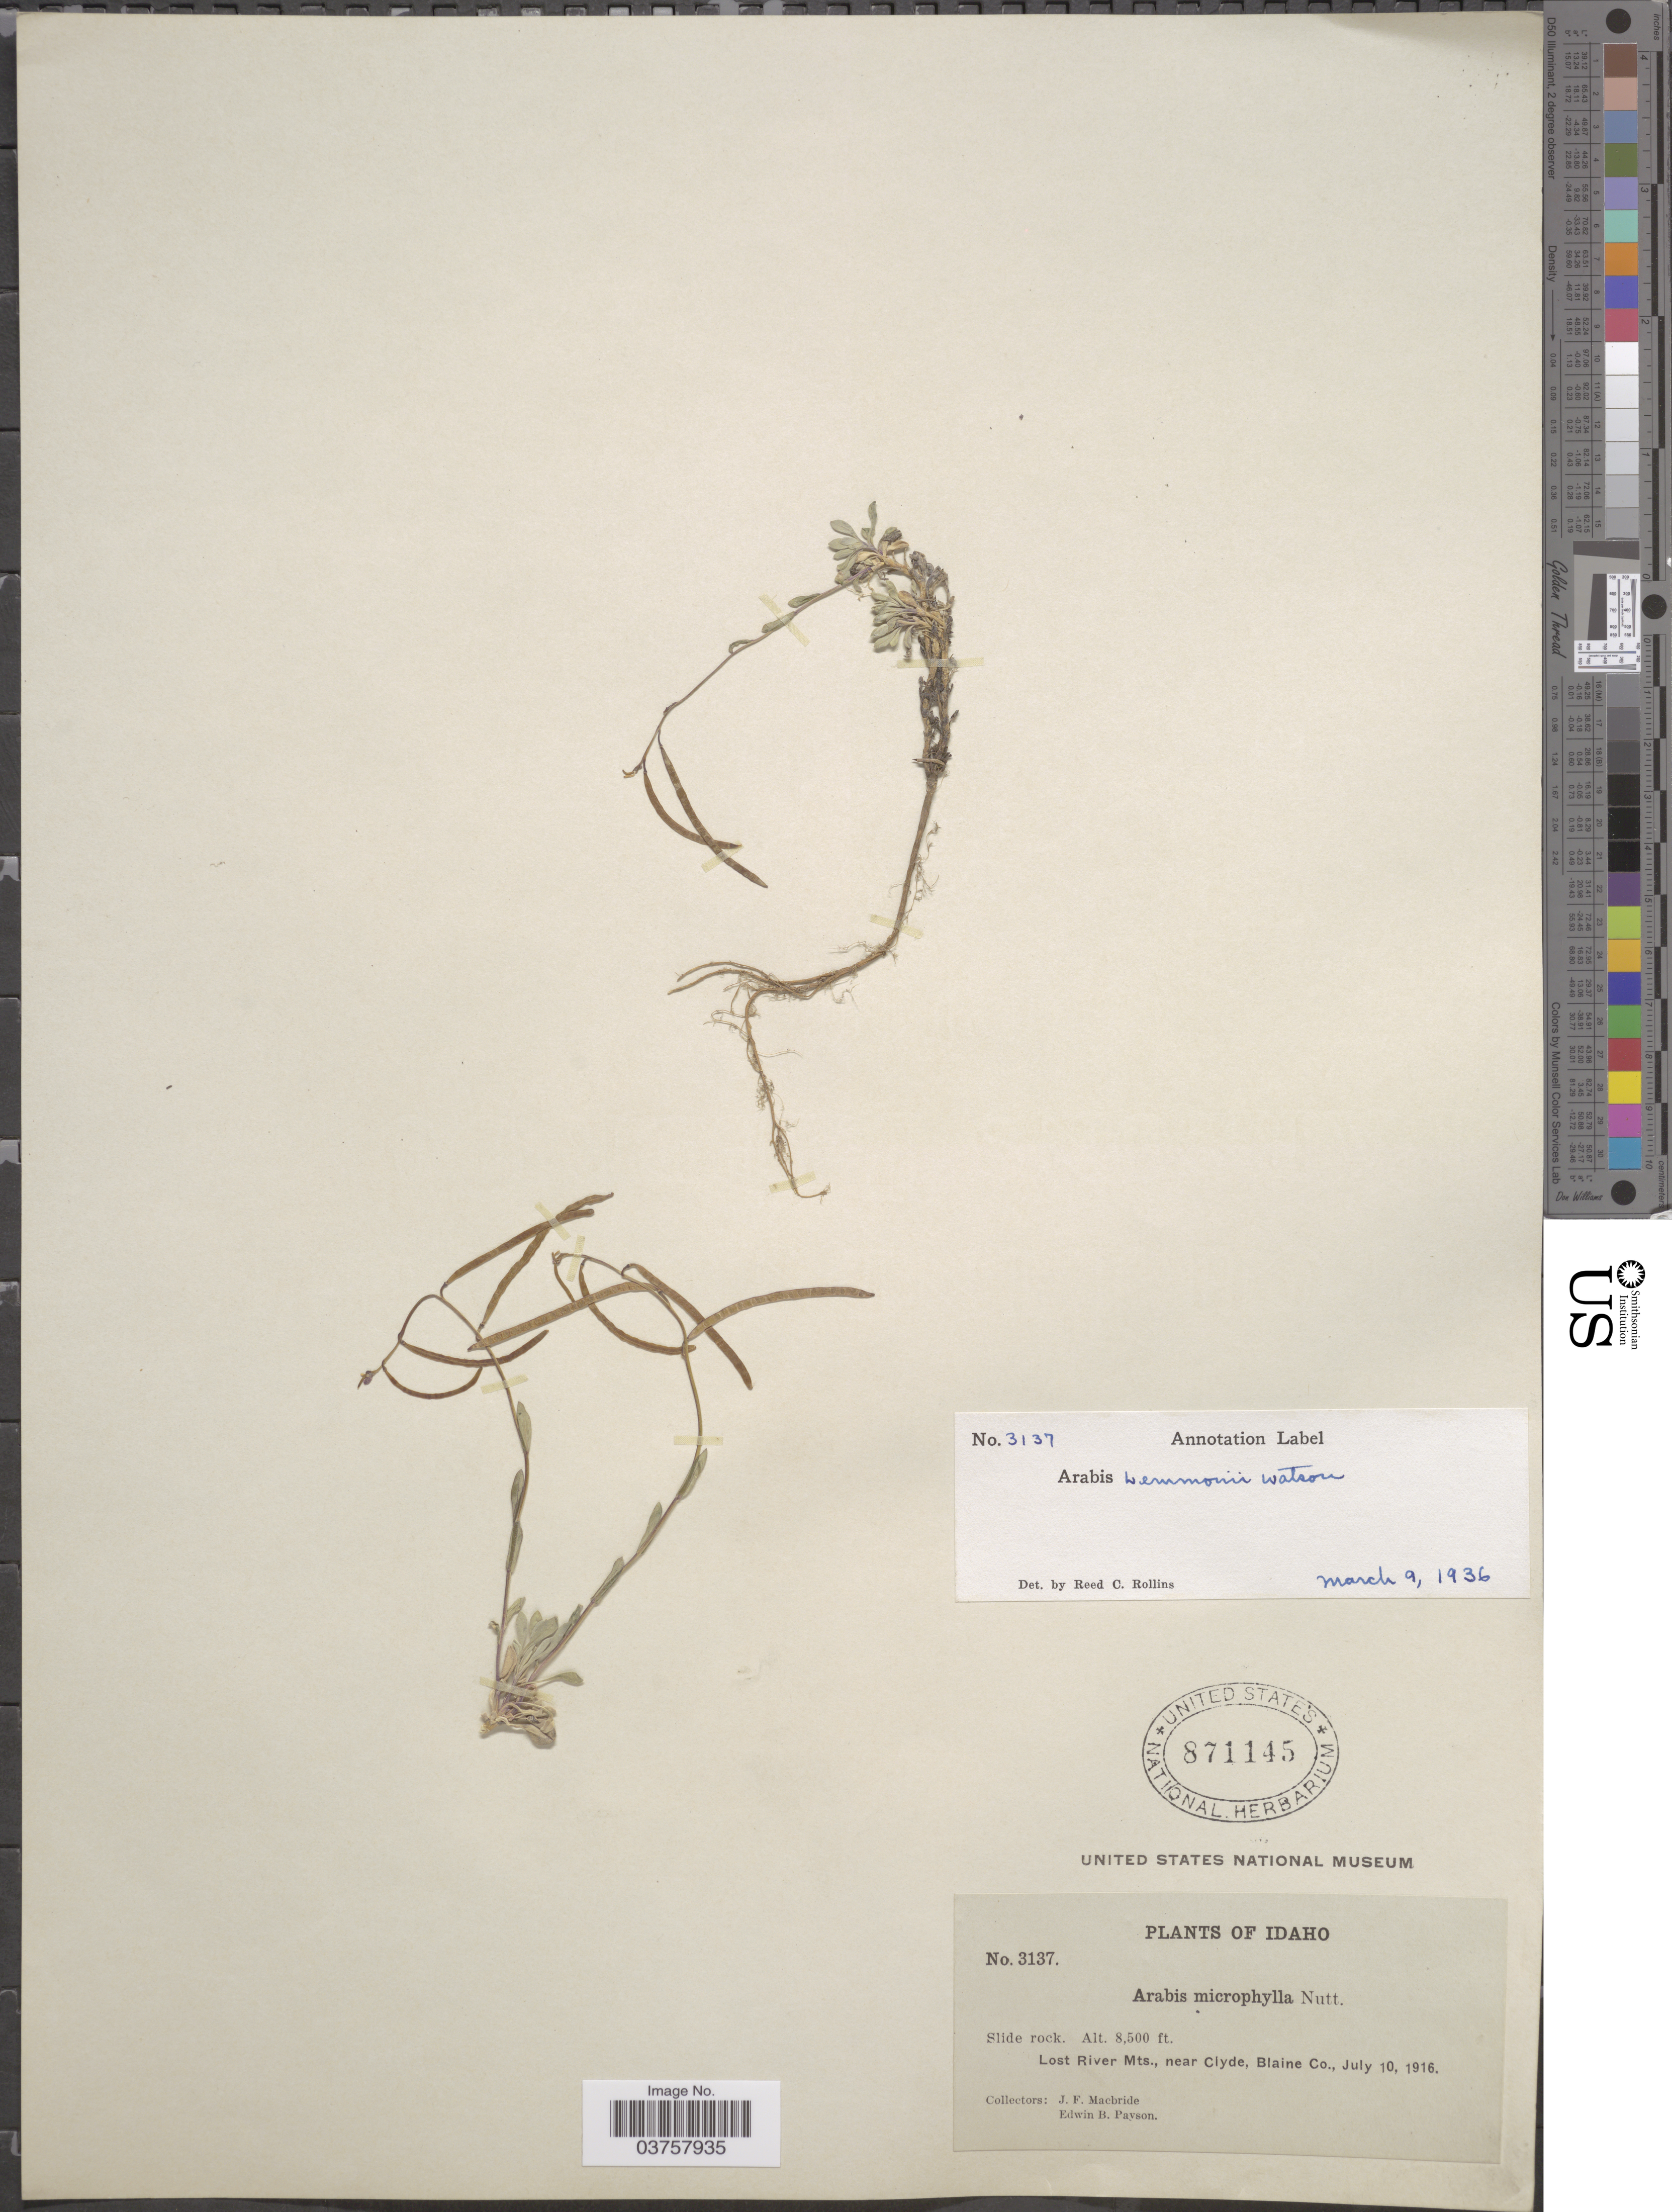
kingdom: Plantae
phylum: Tracheophyta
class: Magnoliopsida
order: Brassicales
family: Brassicaceae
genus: Arabis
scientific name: Arabis lemmonii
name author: S. Watson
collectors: J. F. Macbride & E. B. Payson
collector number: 3137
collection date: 1916-07-10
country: United States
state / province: Idaho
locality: Lost River Mts., near Clyde, Blaine Co.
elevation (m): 2591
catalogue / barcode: US 871145